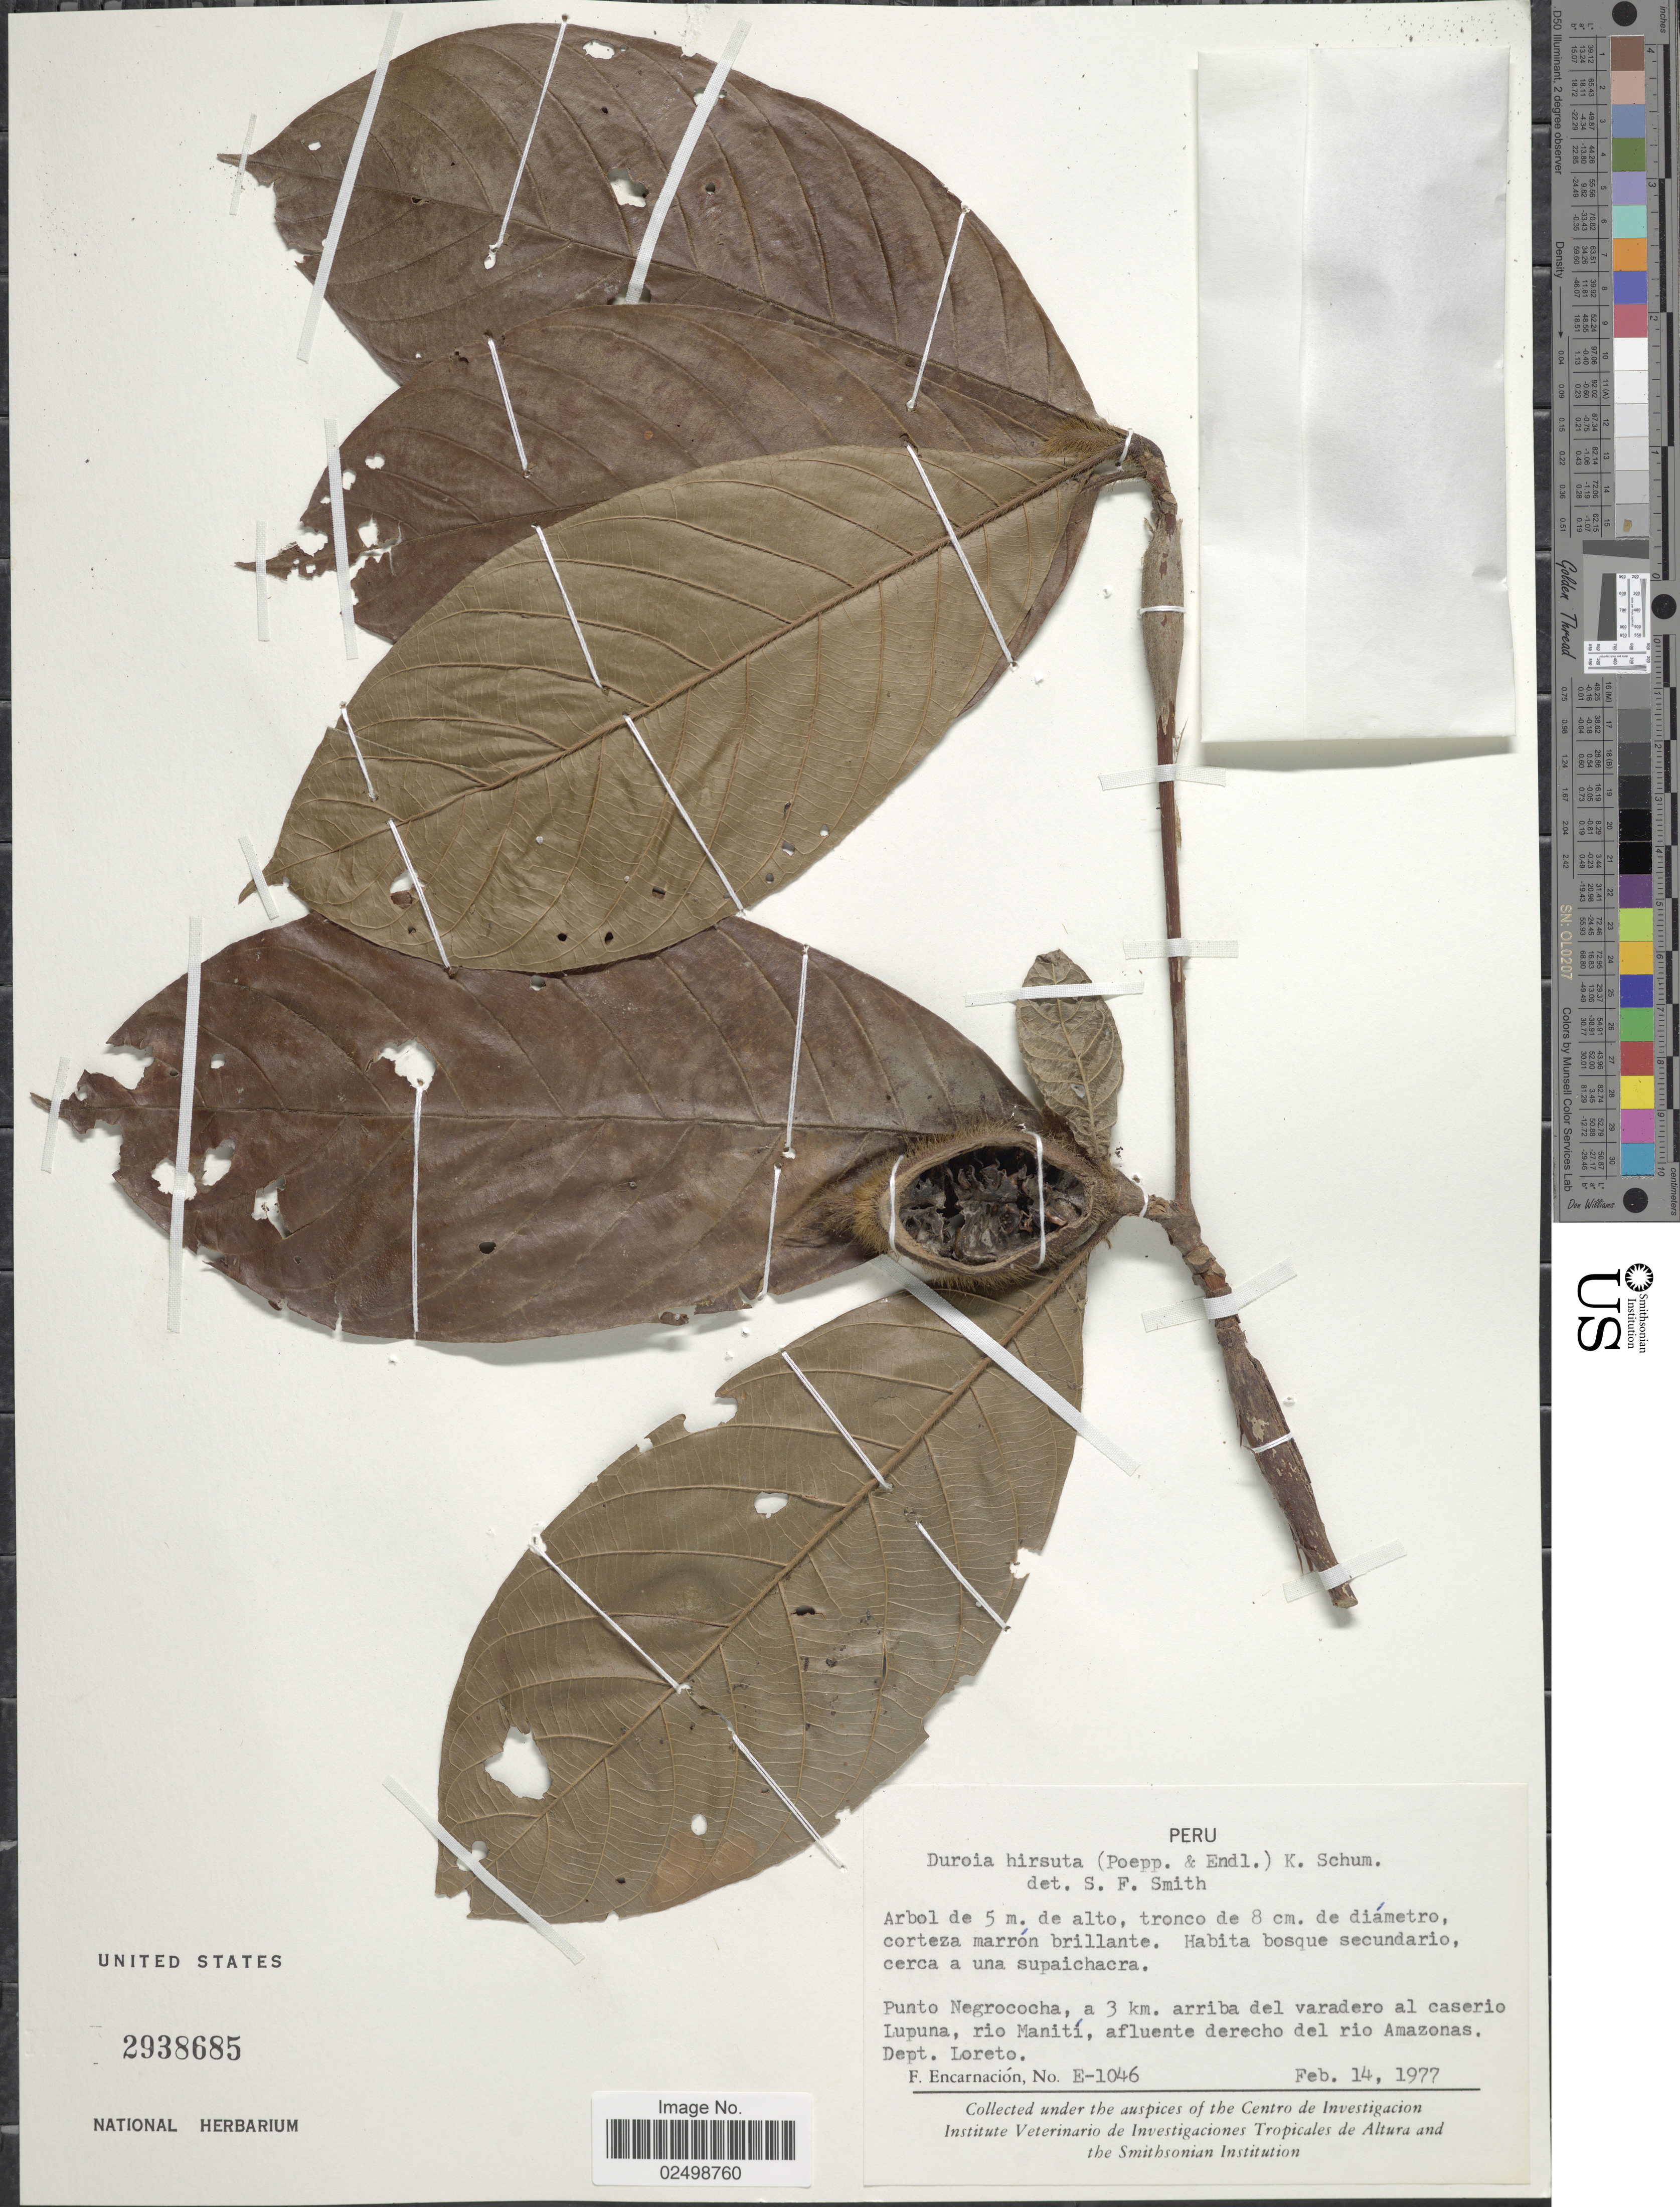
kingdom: Plantae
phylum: Tracheophyta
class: Magnoliopsida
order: Gentianales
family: Rubiaceae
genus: Duroia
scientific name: Duroia hirsuta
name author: (Poepp.) K. Schum.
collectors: F. Encarnación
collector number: E-1046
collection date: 1977-02-14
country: Peru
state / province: Loreto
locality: Punto Negrococha, a 3 km. arriba del varradero al caserio Lupuna, rio Maniti, afluente derecho del rio Amazonas.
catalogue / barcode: US 2938685